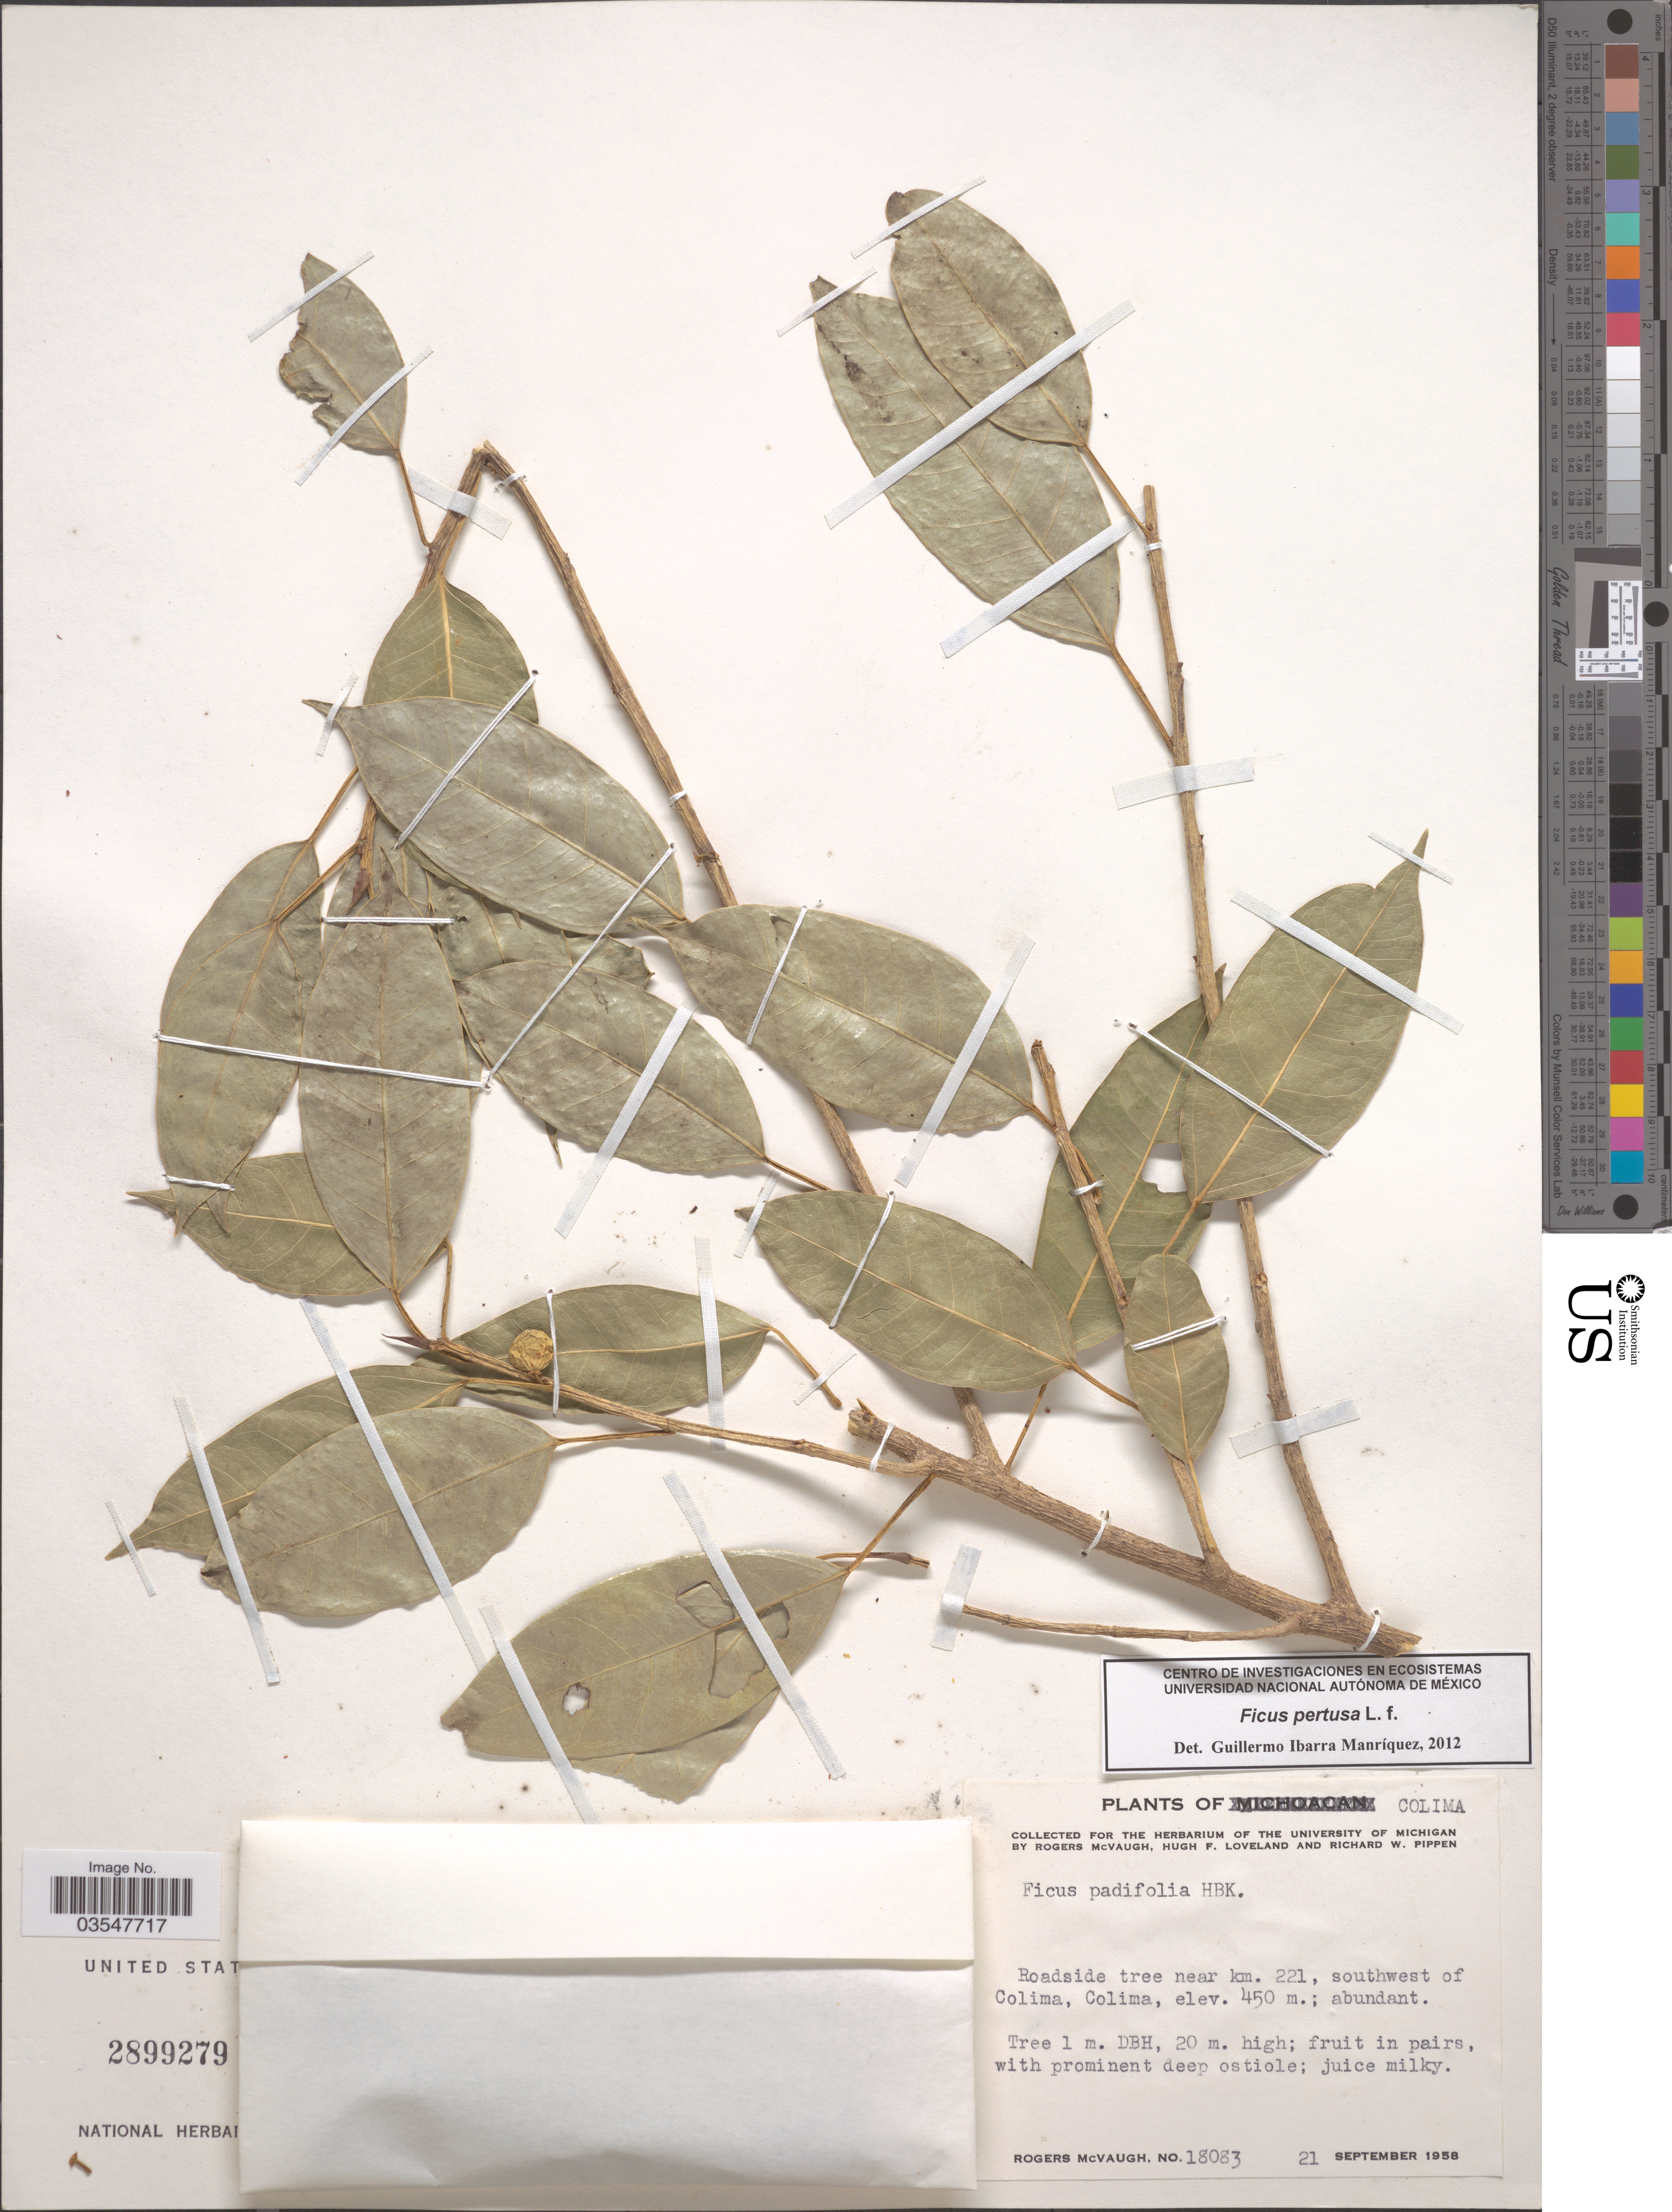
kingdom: Plantae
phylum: Tracheophyta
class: Magnoliopsida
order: Rosales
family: Moraceae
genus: Ficus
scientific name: Ficus padifolia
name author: Kunth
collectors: R. McVaugh, H. Loveland & R. W. Pippen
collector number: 18083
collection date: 1958-09-21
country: Mexico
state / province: Colima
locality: Roadside tree near km. 221, southwest of Colima.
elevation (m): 450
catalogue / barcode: US 2899279